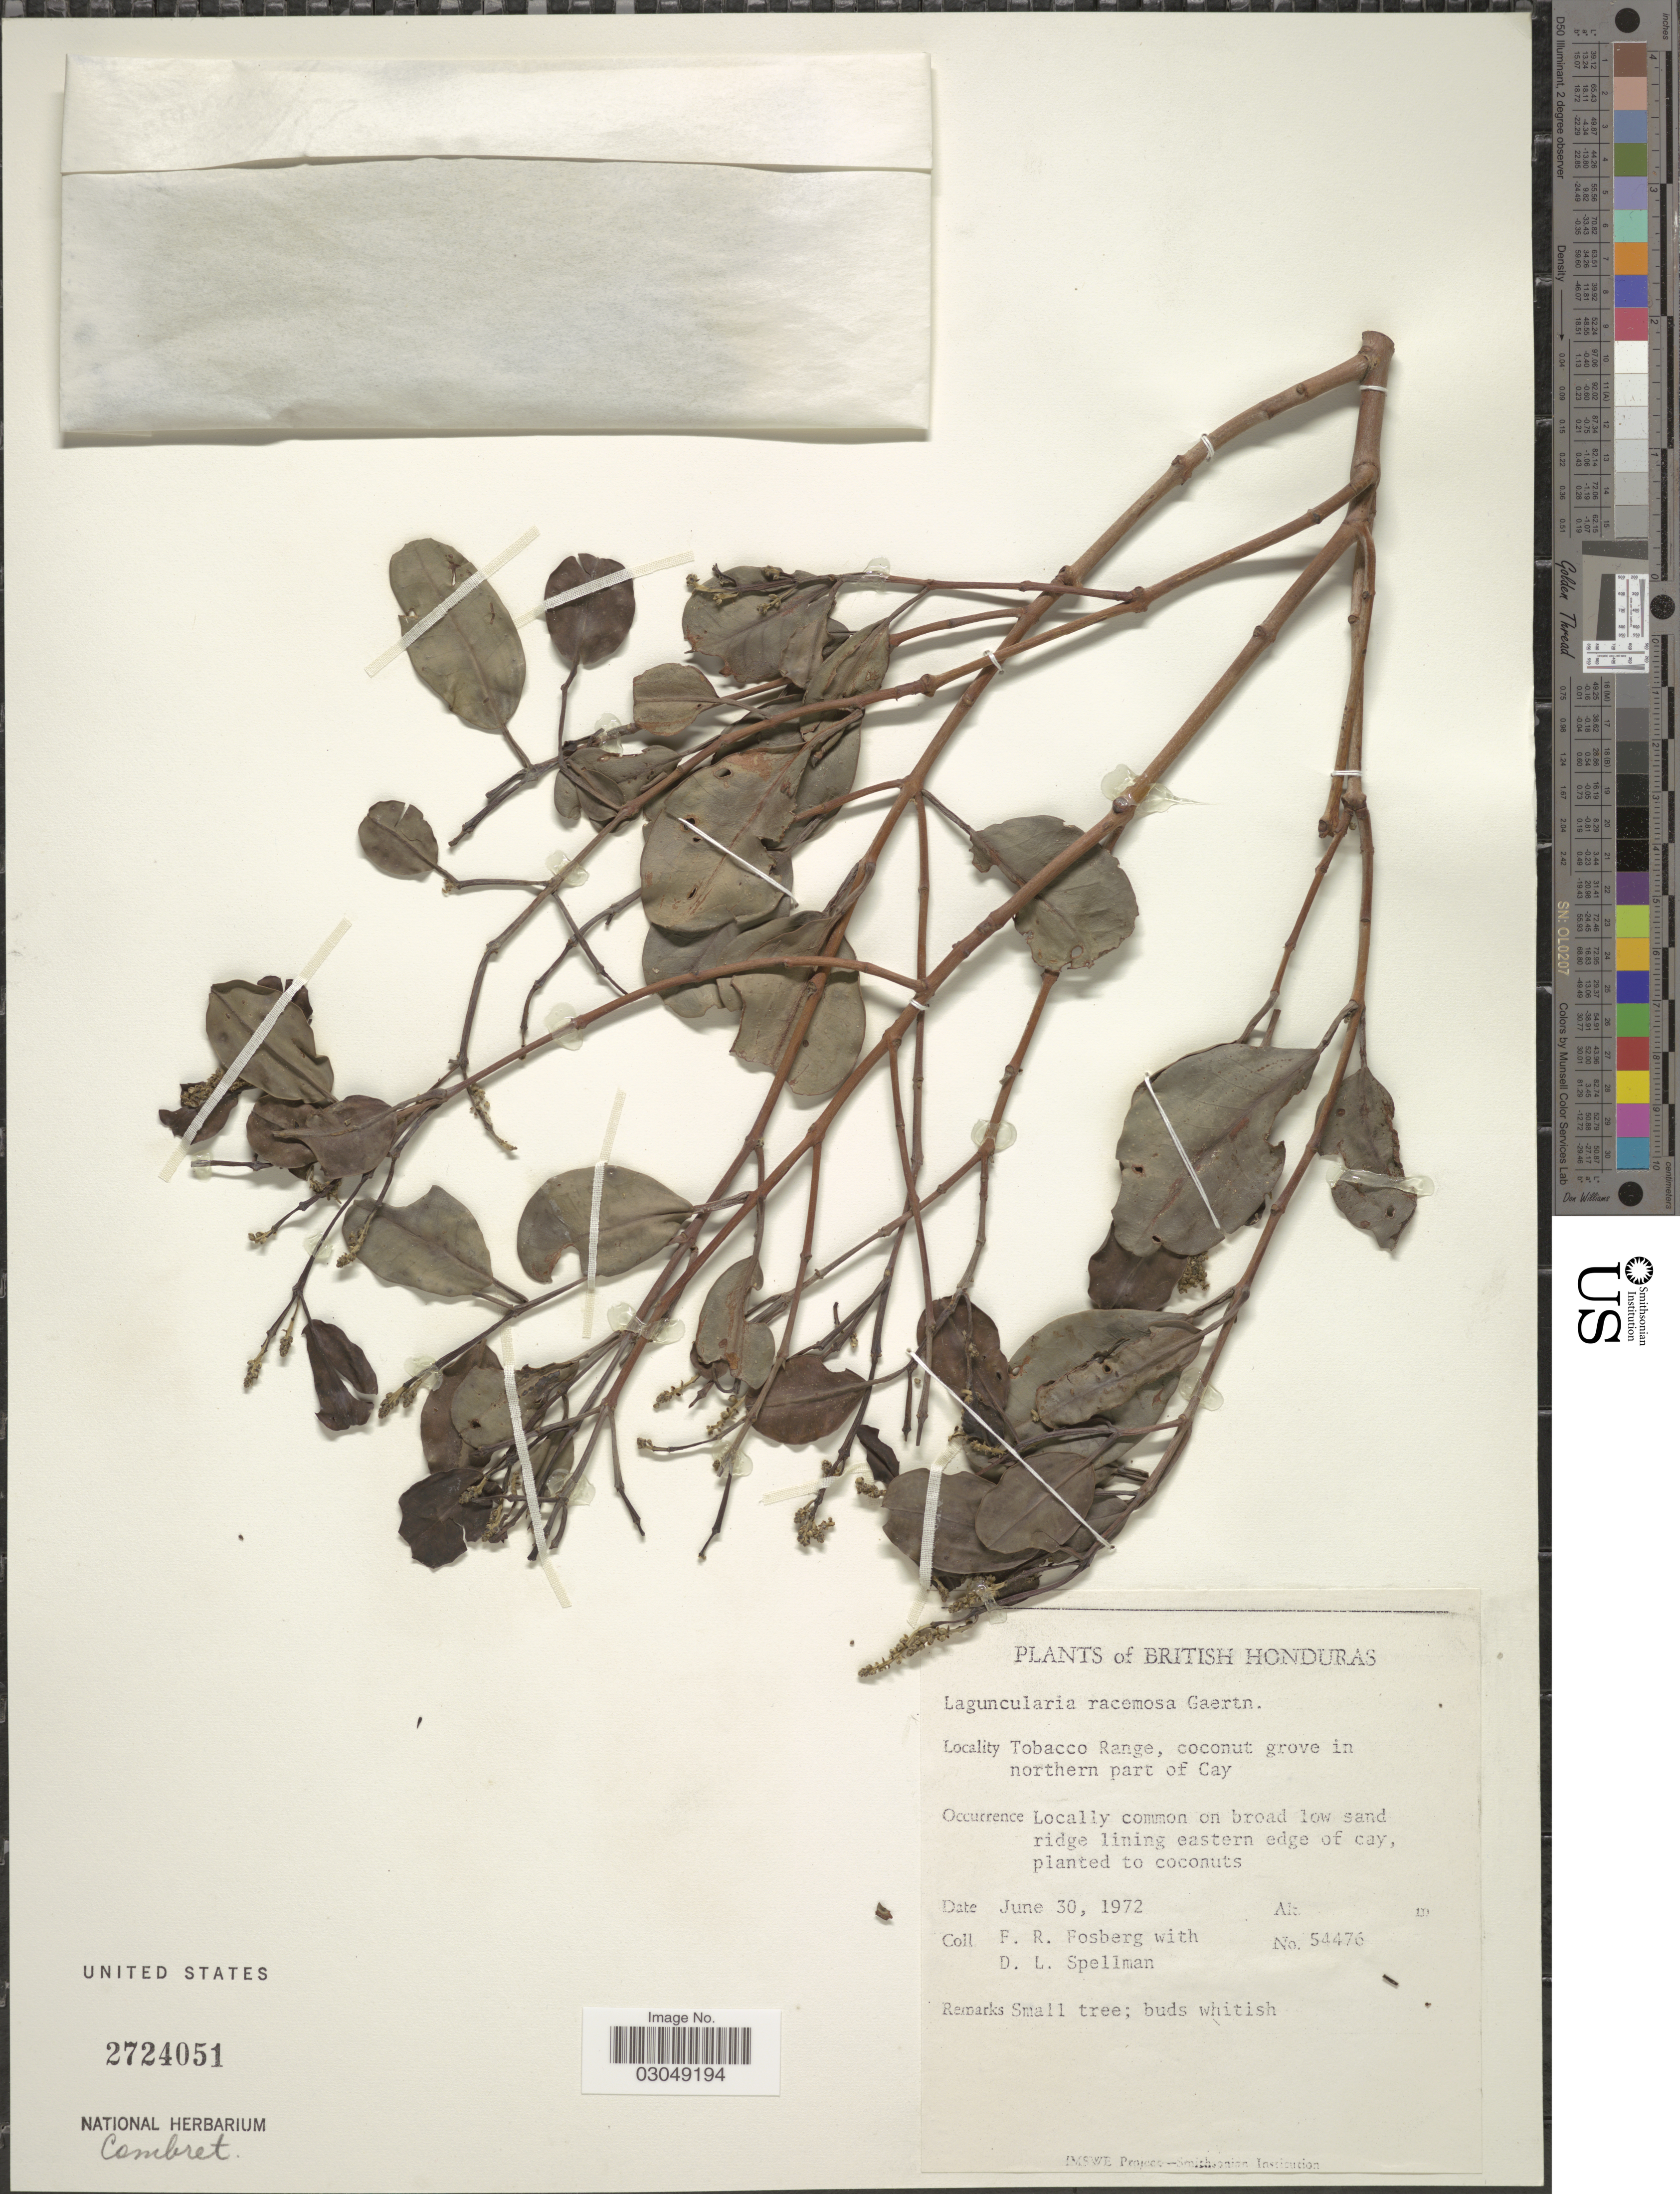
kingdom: Plantae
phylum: Tracheophyta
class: Magnoliopsida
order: Myrtales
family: Combretaceae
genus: Laguncularia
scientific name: Laguncularia racemosa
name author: (L.) C.F. Gaertn.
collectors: F. R. Fosberg & D. L. Spellman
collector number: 54476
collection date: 1972-06-30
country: Belize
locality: British Honduras. Tobacco Range, coconut grove in northern part of Cay.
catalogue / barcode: US 2724051